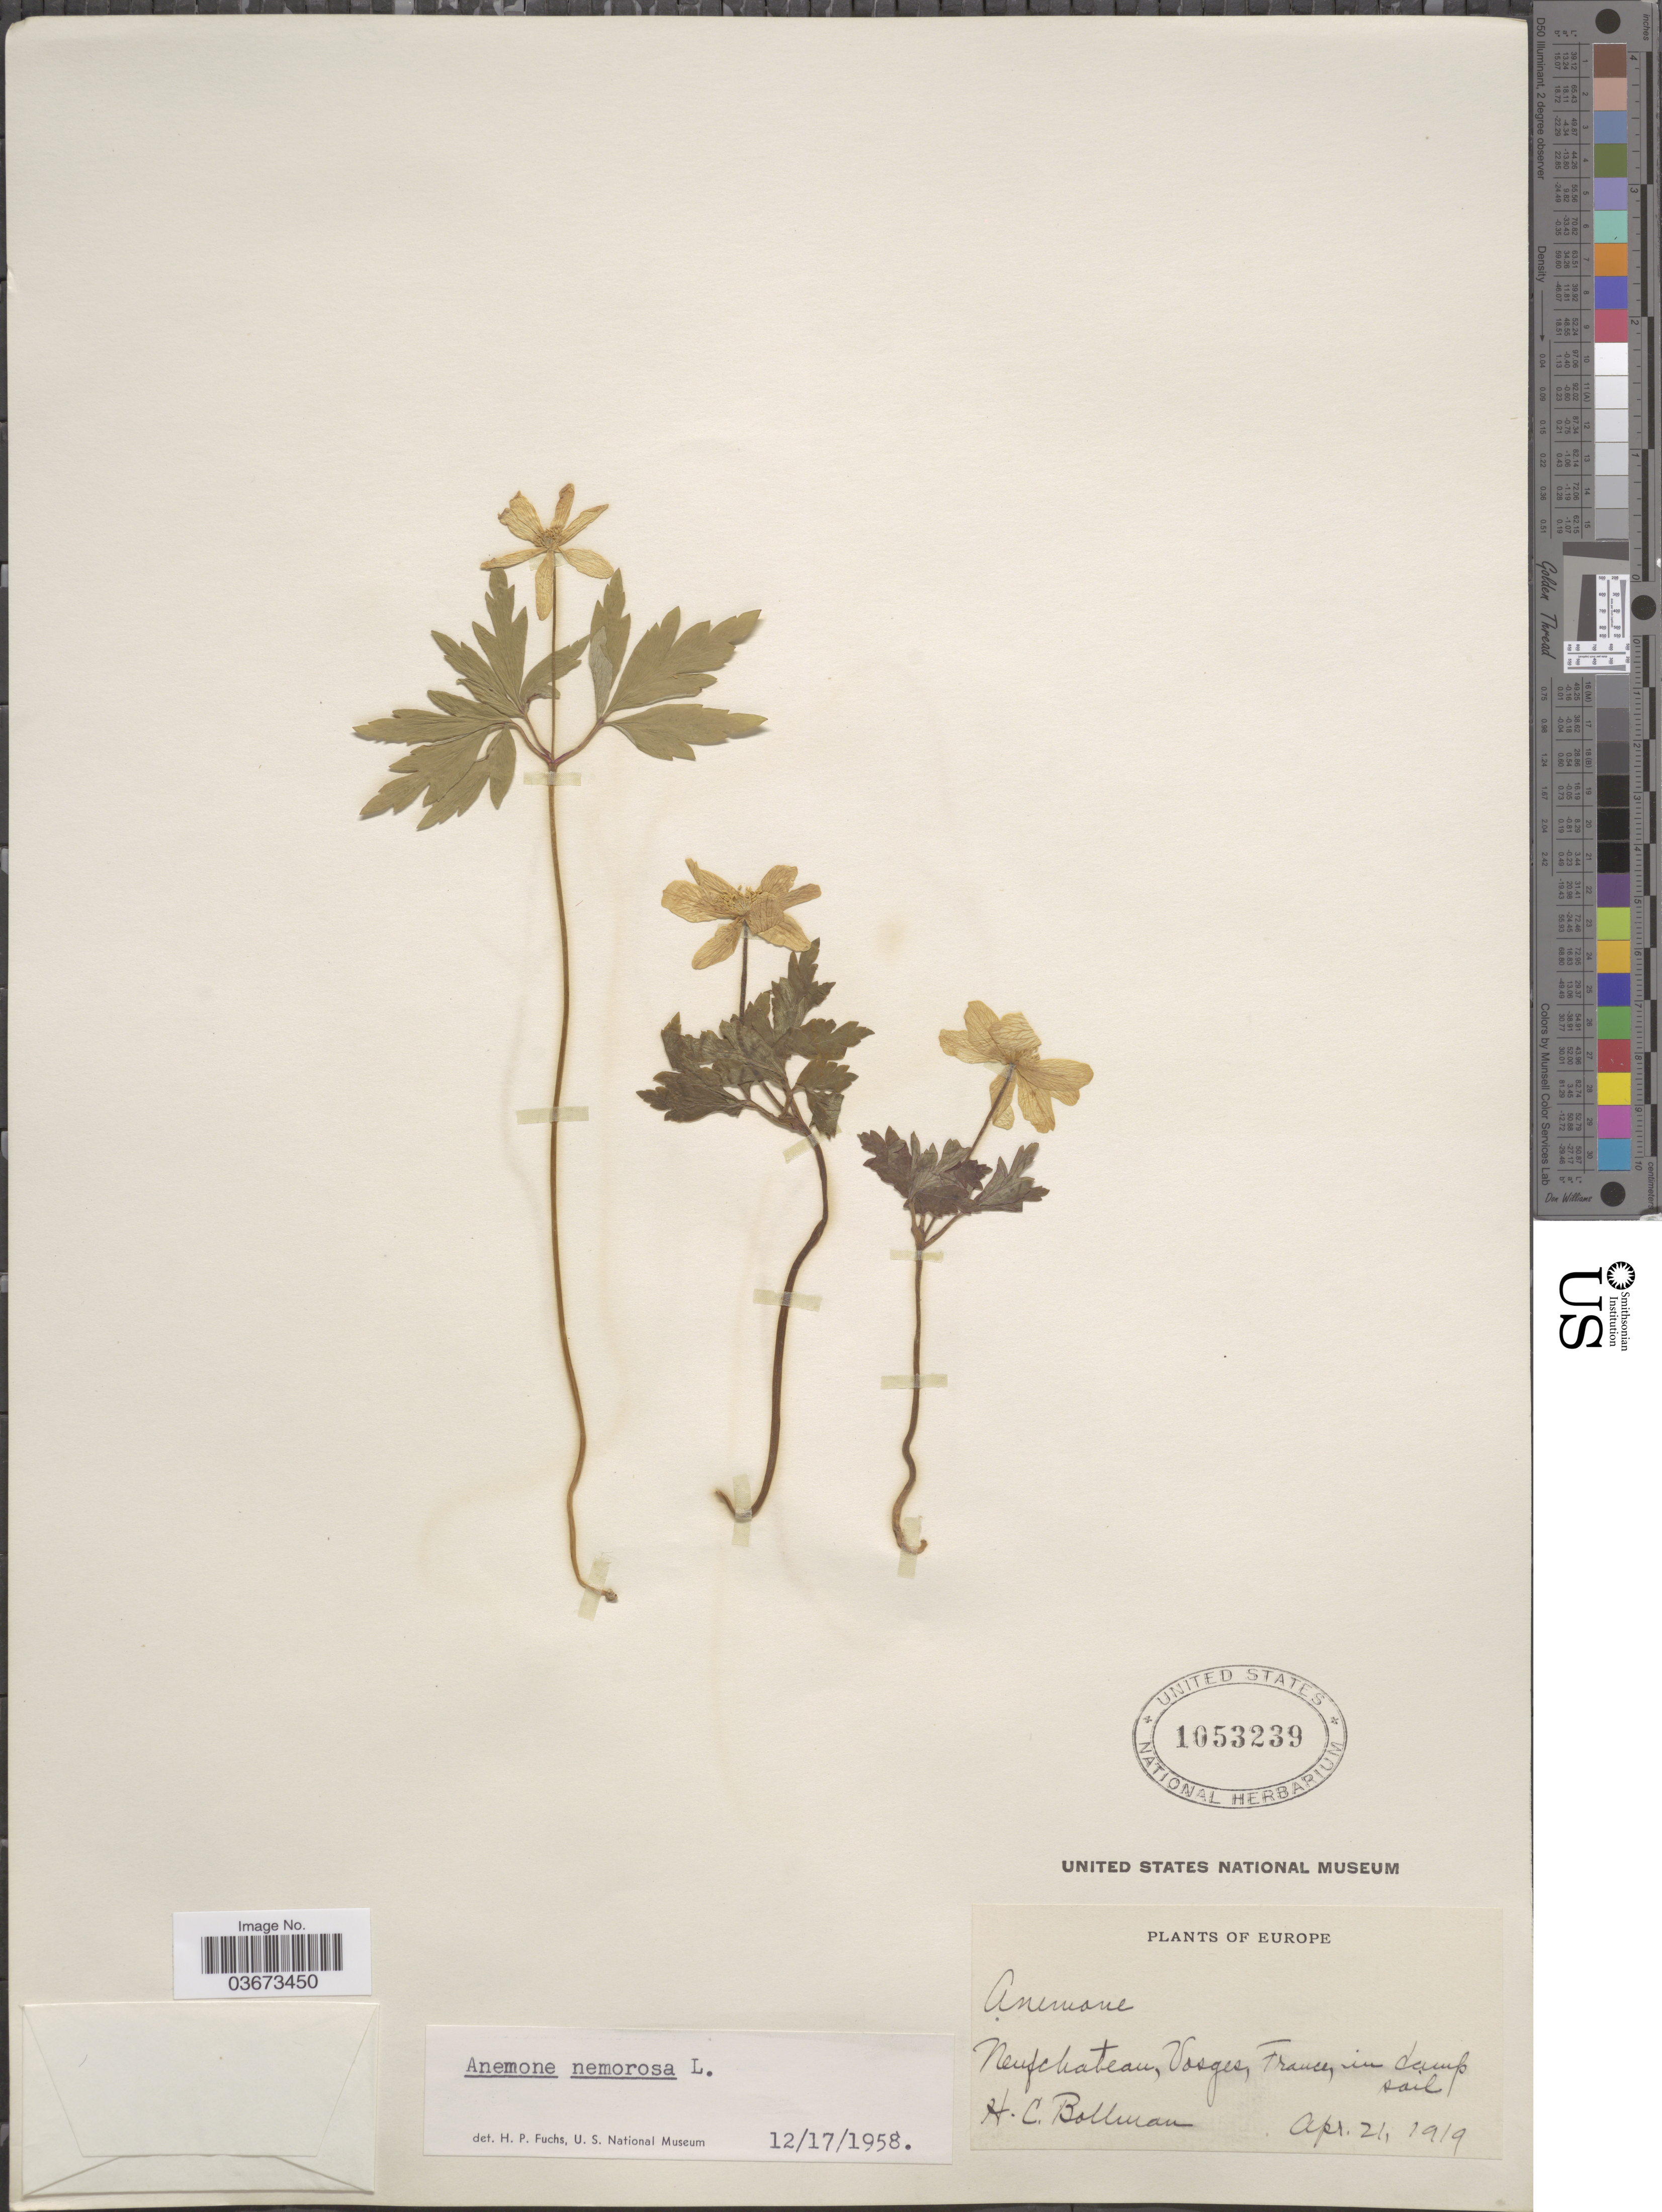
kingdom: Plantae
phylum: Tracheophyta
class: Magnoliopsida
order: Ranunculales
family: Ranunculaceae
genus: Anemone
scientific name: Anemone nemorosa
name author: L.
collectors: H. C. Bollman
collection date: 1919-04-21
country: France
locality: Neufchateau, Vosges.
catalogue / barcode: US 1053239